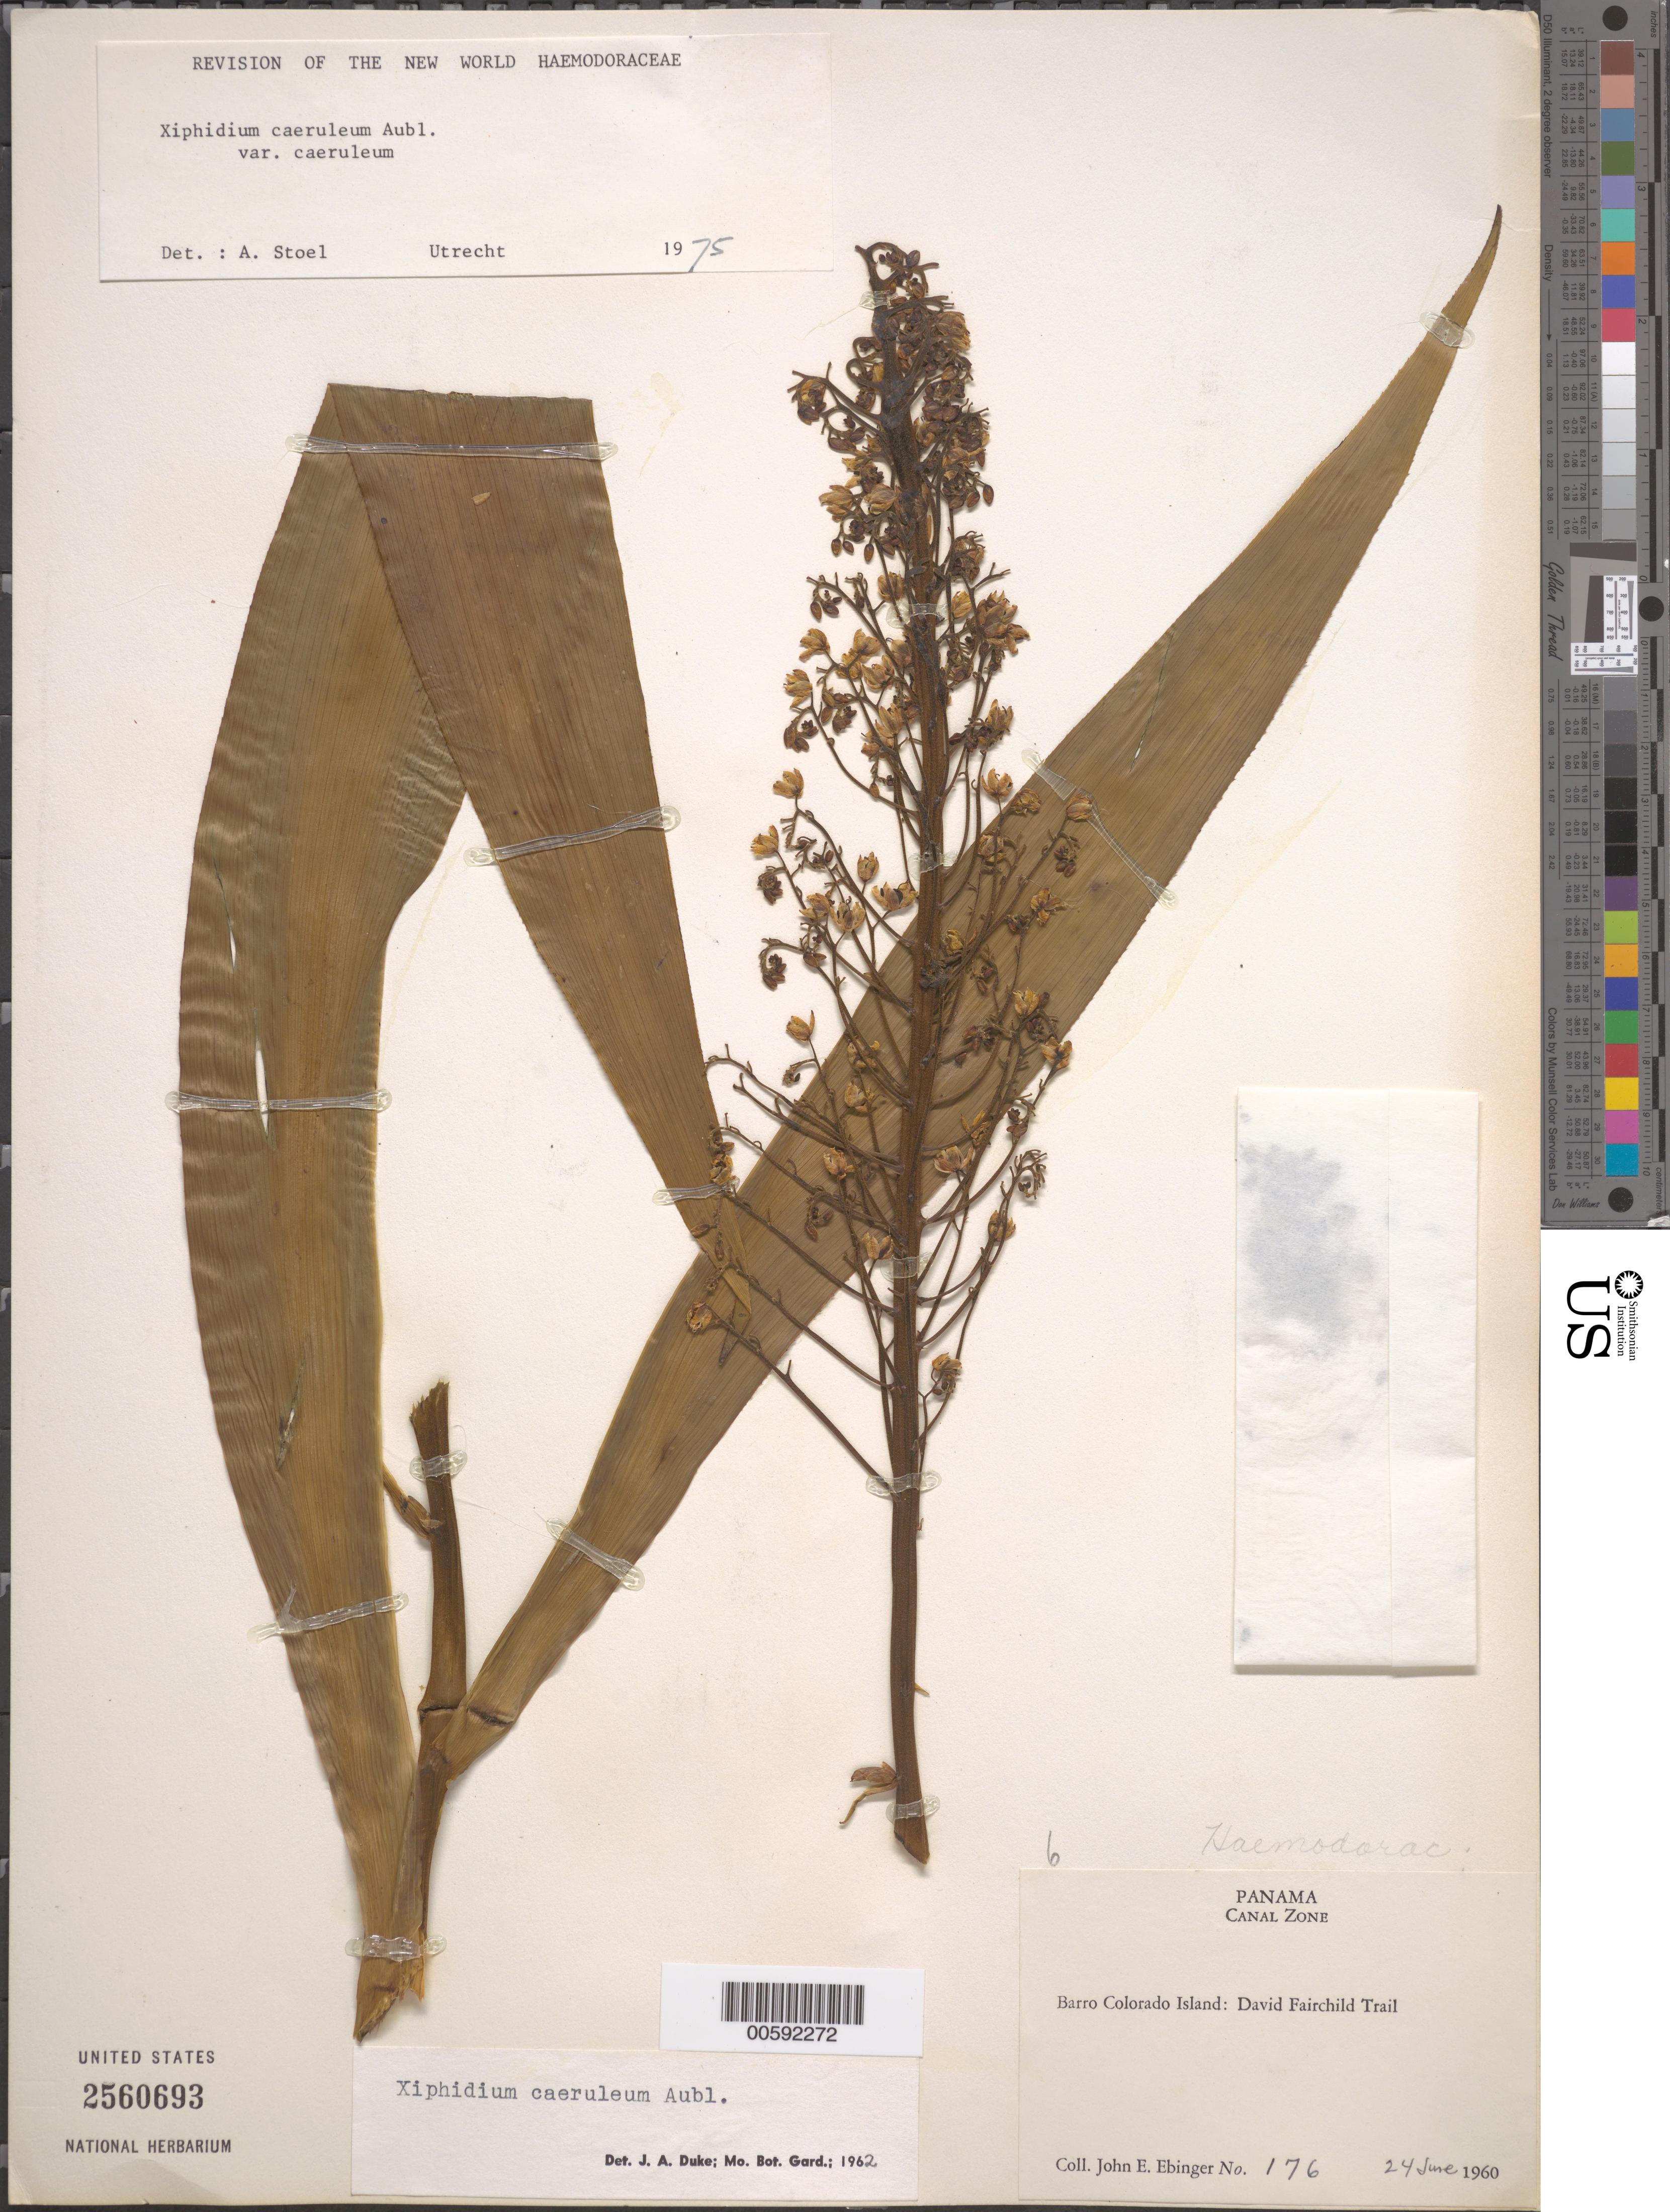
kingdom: Plantae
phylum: Tracheophyta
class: Liliopsida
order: Commelinales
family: Haemodoraceae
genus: Xiphidium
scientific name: Xiphidium caeruleum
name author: Aubl.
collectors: J. Ebinger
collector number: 176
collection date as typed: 24 Jun 1960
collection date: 1960-06-24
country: Panama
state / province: Panamá Oeste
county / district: Canal Zone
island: Barro Colorado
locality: David Fairchild Trail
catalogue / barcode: US 2560693